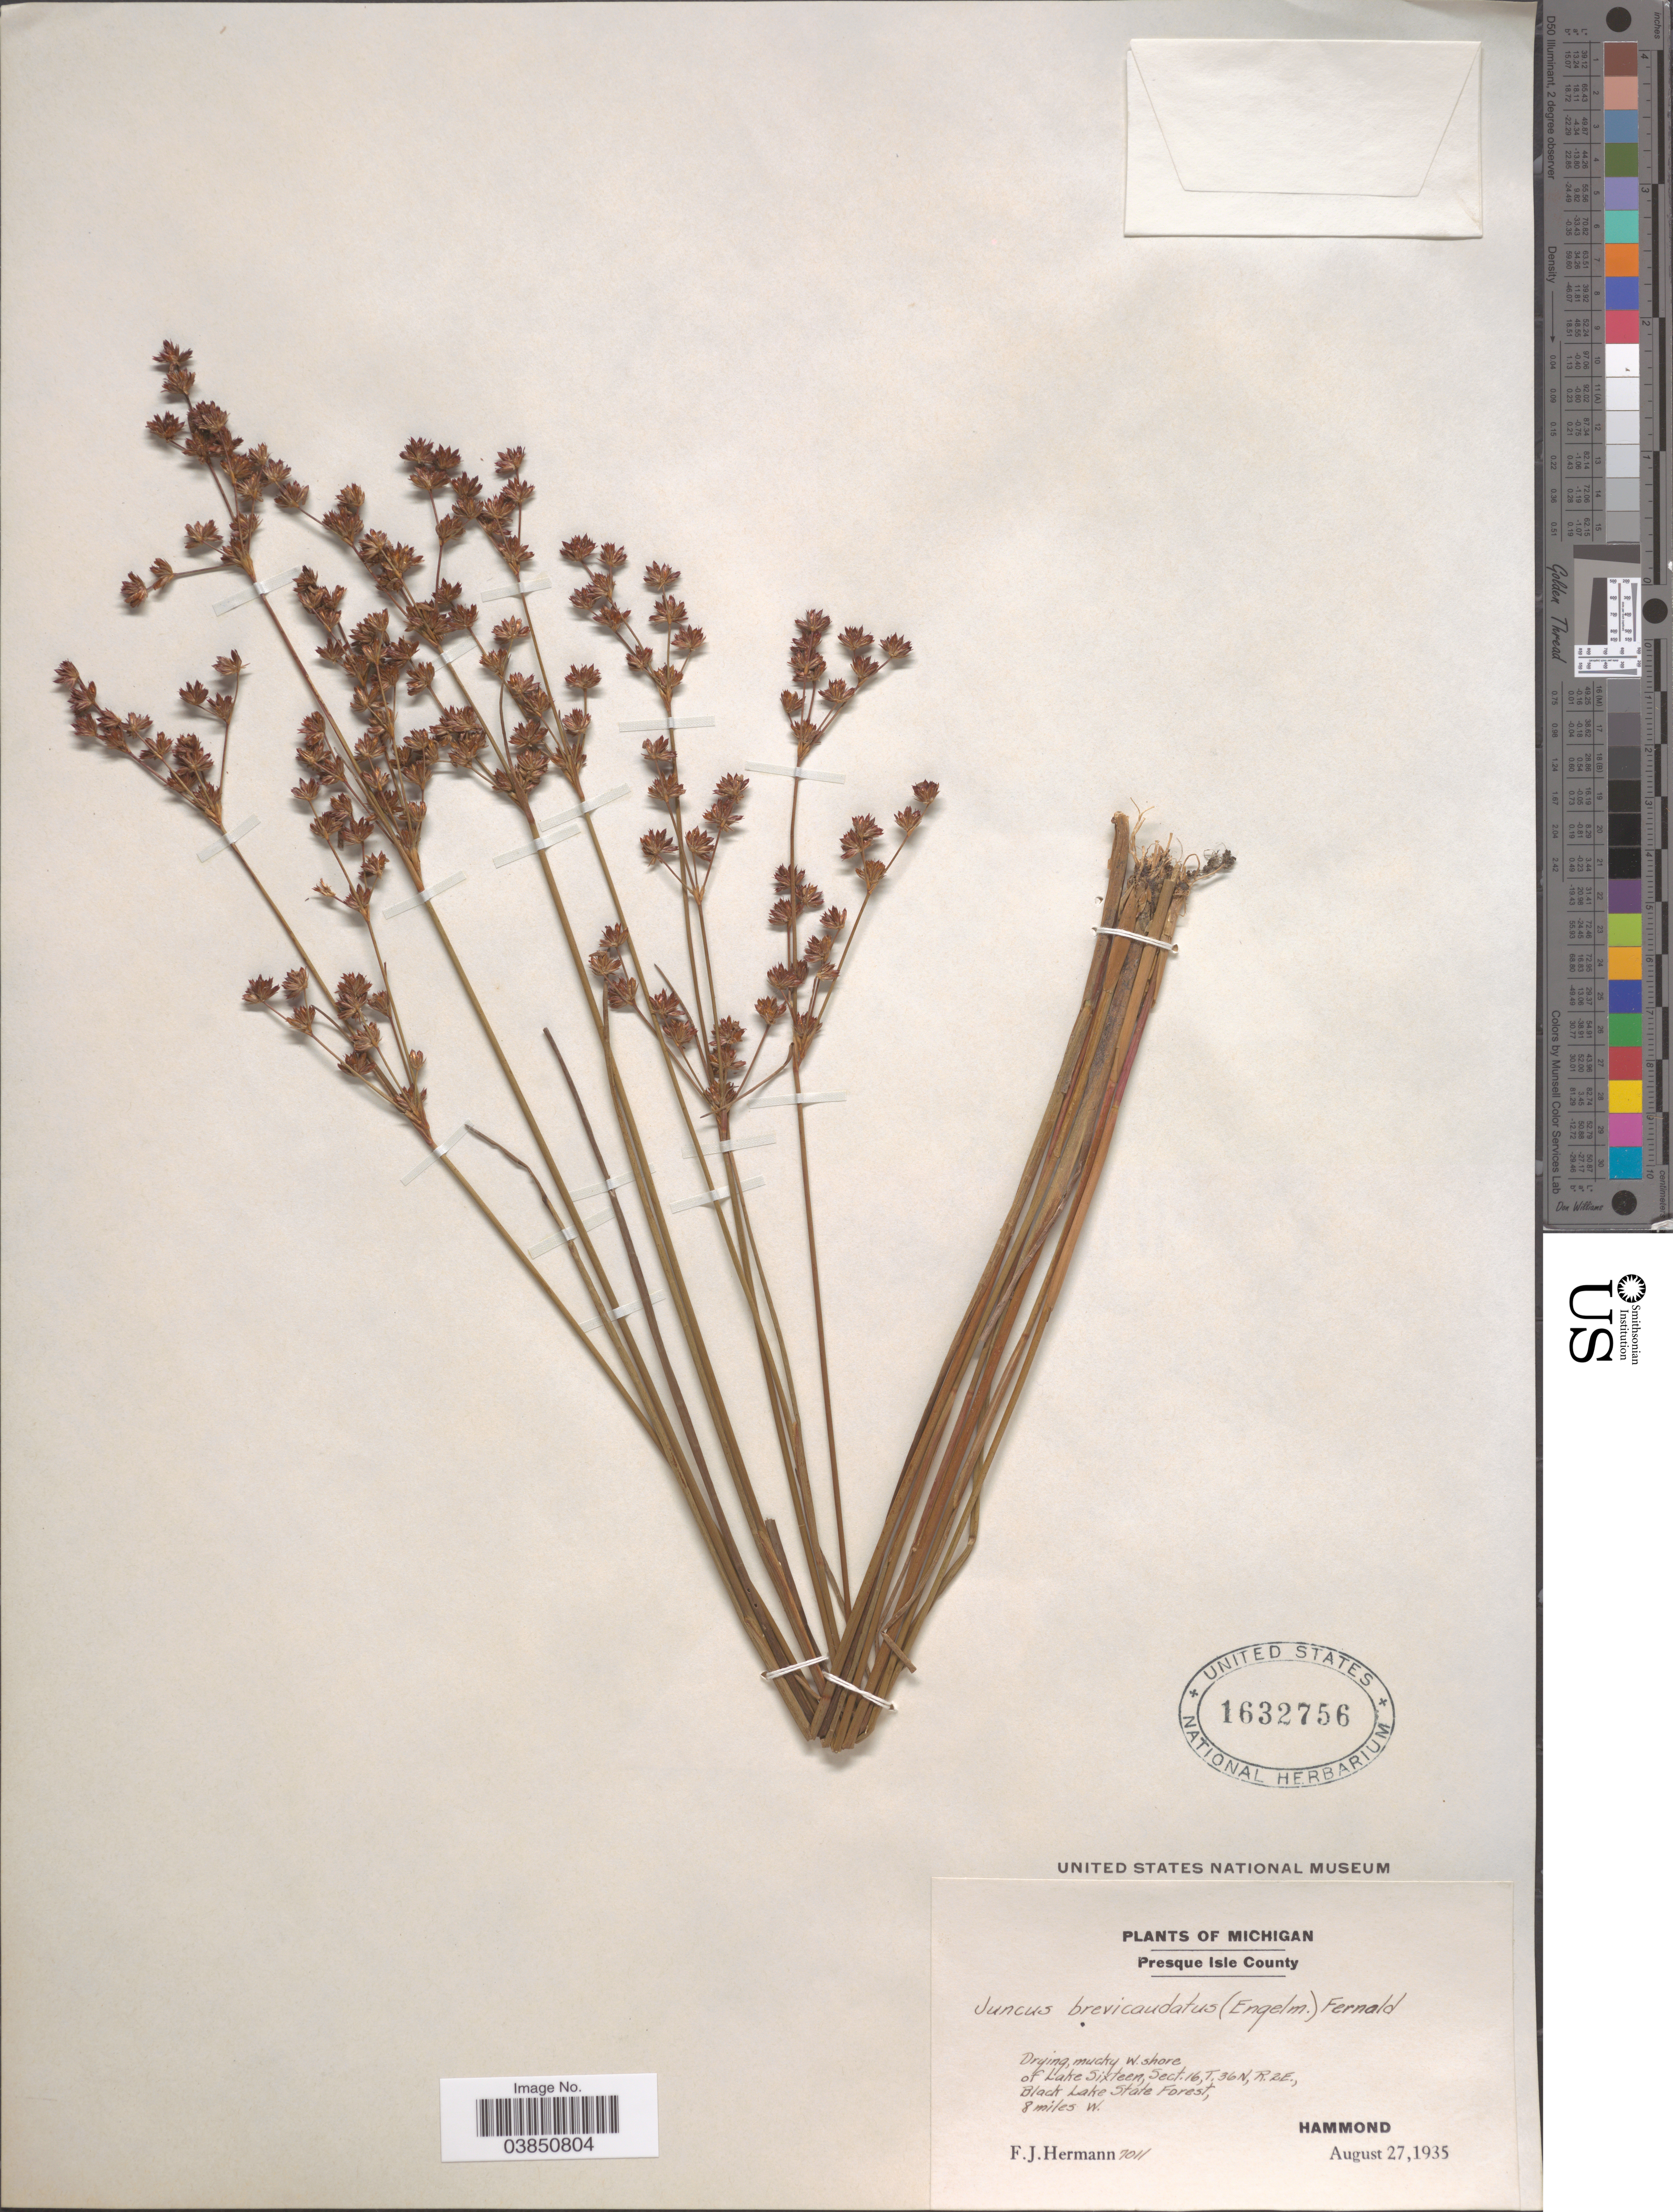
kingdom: Plantae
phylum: Tracheophyta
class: Liliopsida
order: Poales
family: Juncaceae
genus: Juncus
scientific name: Juncus brevicaudatus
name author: (Engelm.) Fernald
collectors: F. J. Hermann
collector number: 7011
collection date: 1935-08-27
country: United States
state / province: Michigan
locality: Presque Isle County. W. shore of Lake Sixteen, Sect. 16, T. 36 N, R. 2E., Black Lake State Forest, 8 miles W. Hammond.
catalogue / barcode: US 1632756